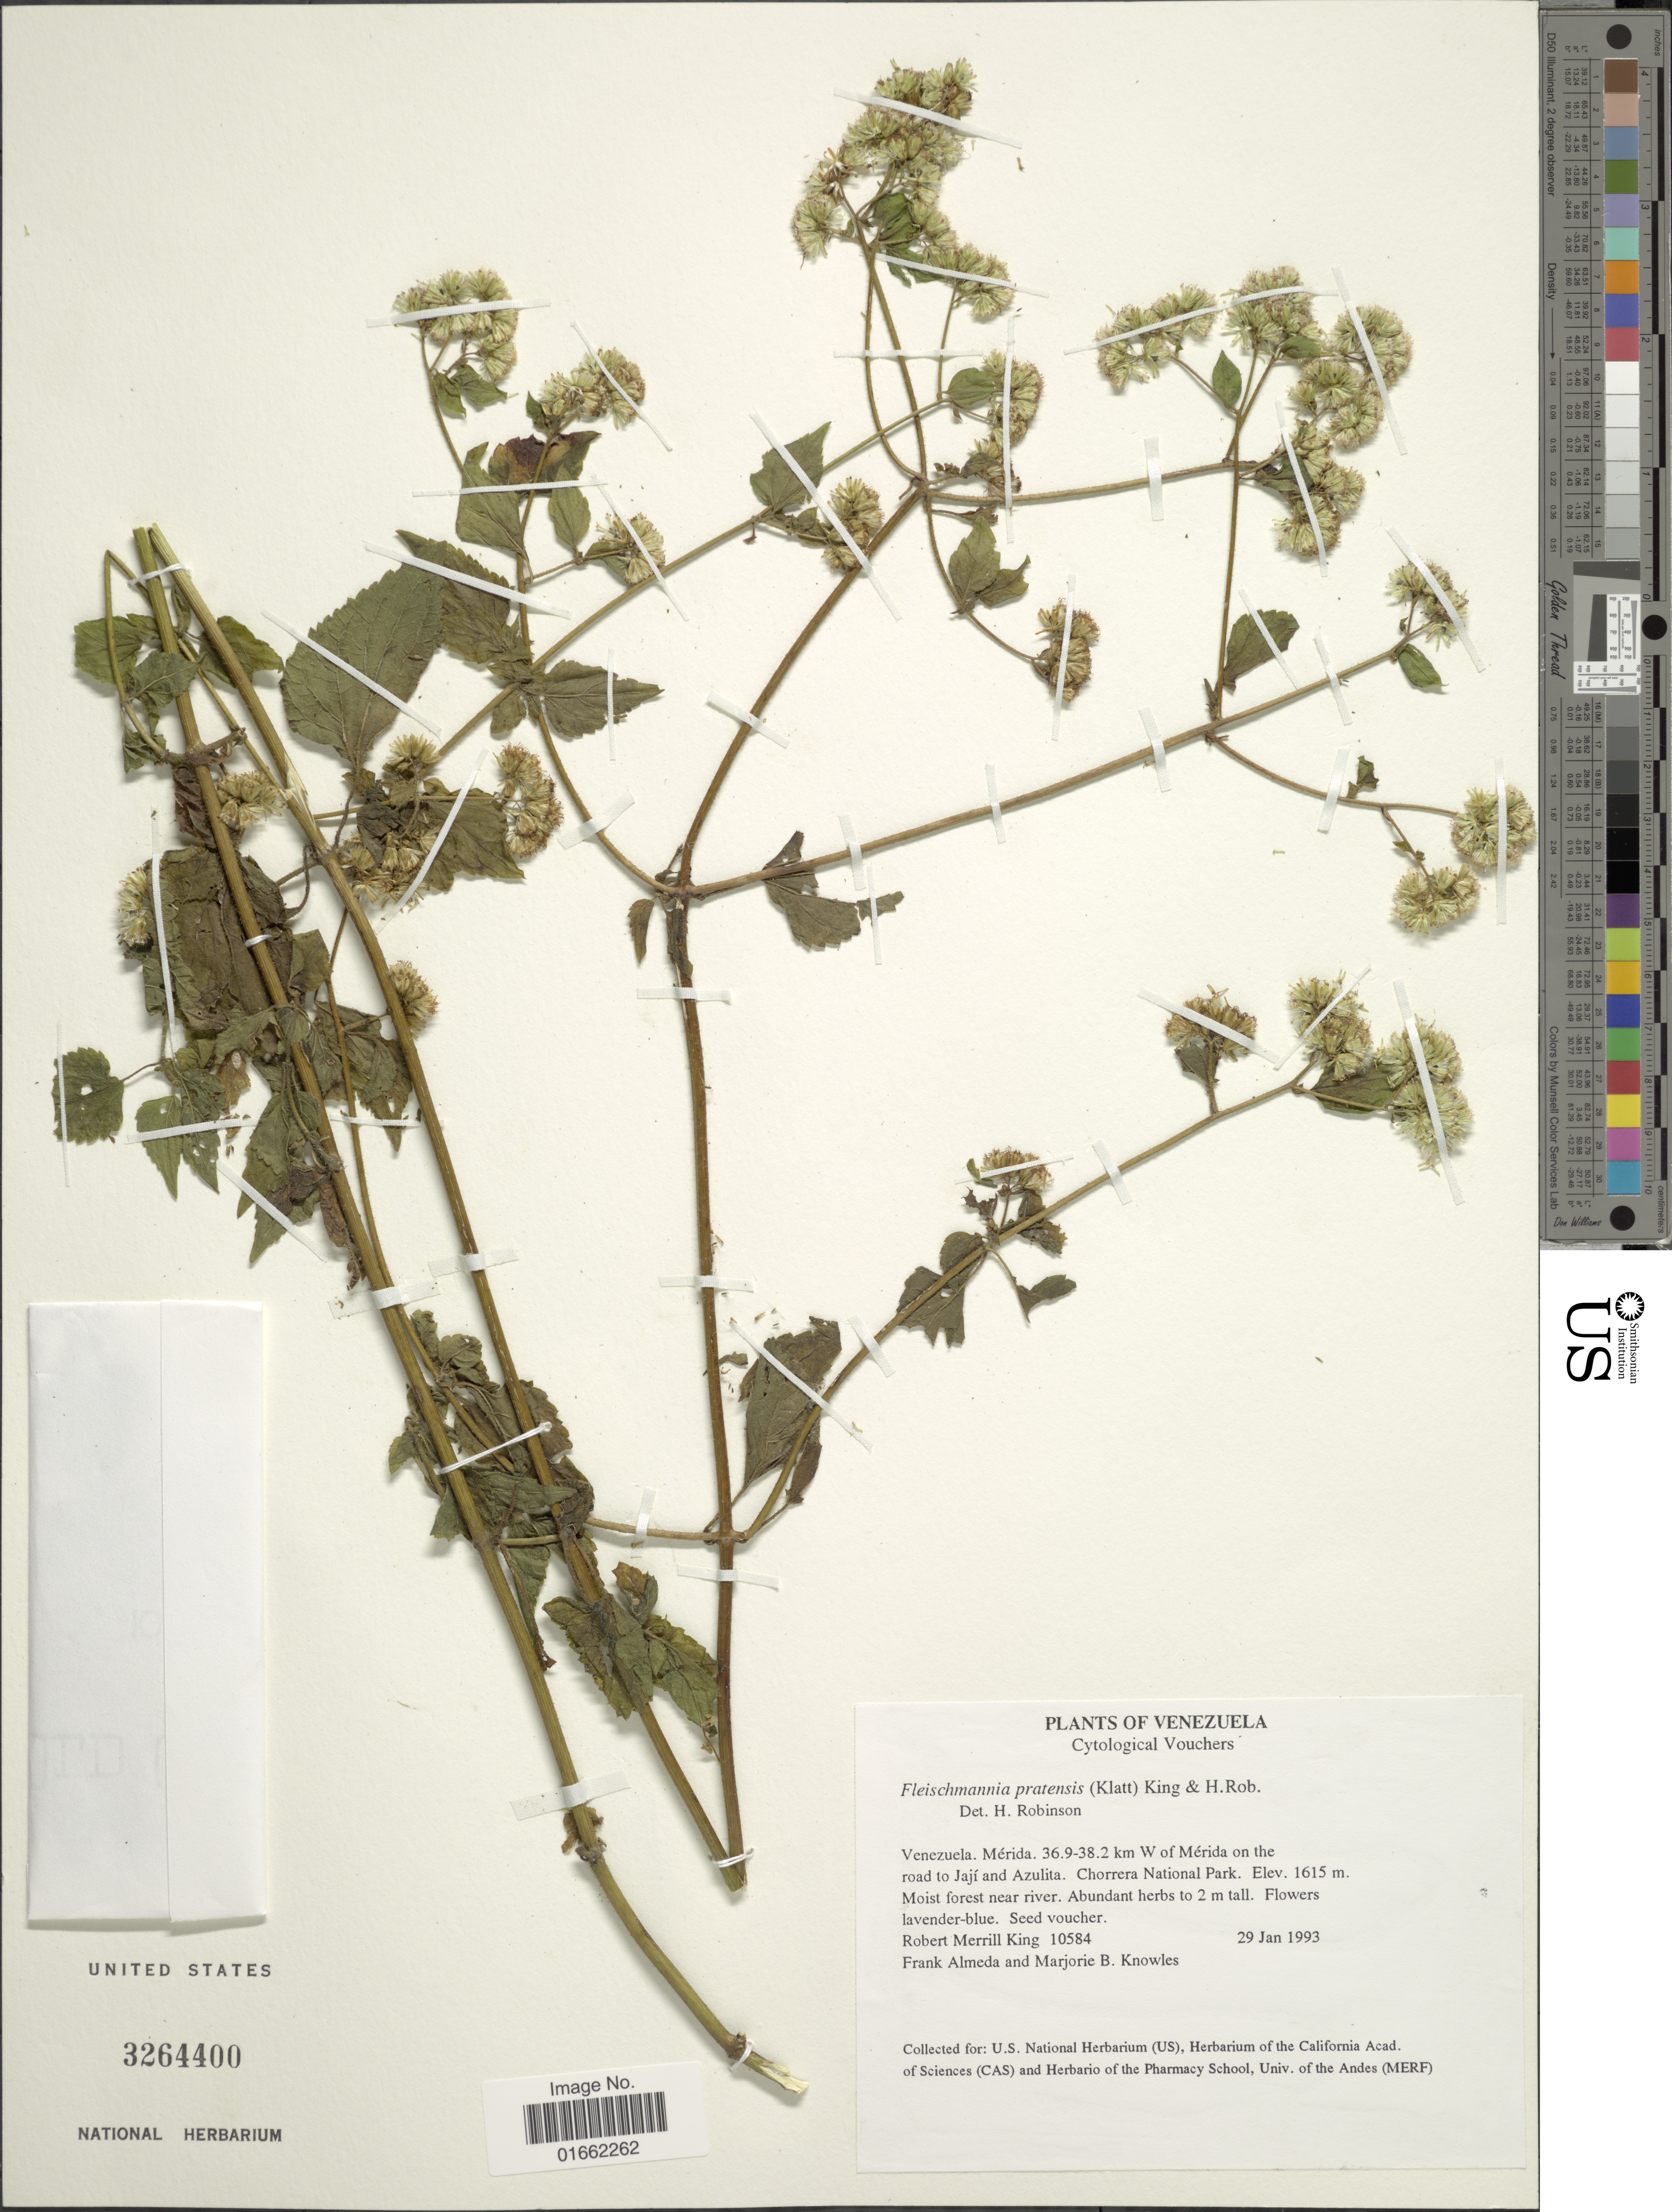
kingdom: Plantae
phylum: Tracheophyta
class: Magnoliopsida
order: Asterales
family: Asteraceae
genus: Fleischmannia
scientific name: Fleischmannia pratensis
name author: (Klatt) R.M. King & H. Rob.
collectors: R. M. King, F. Almeda & M. B. Knowles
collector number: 10584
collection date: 1993-01-29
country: Venezuela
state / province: Mérida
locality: Venezuela. Mérida. 36.9-38.2 km W of Mérida on the road to Jají and Azulita. Chorrera National Park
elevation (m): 1615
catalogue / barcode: US 3264400